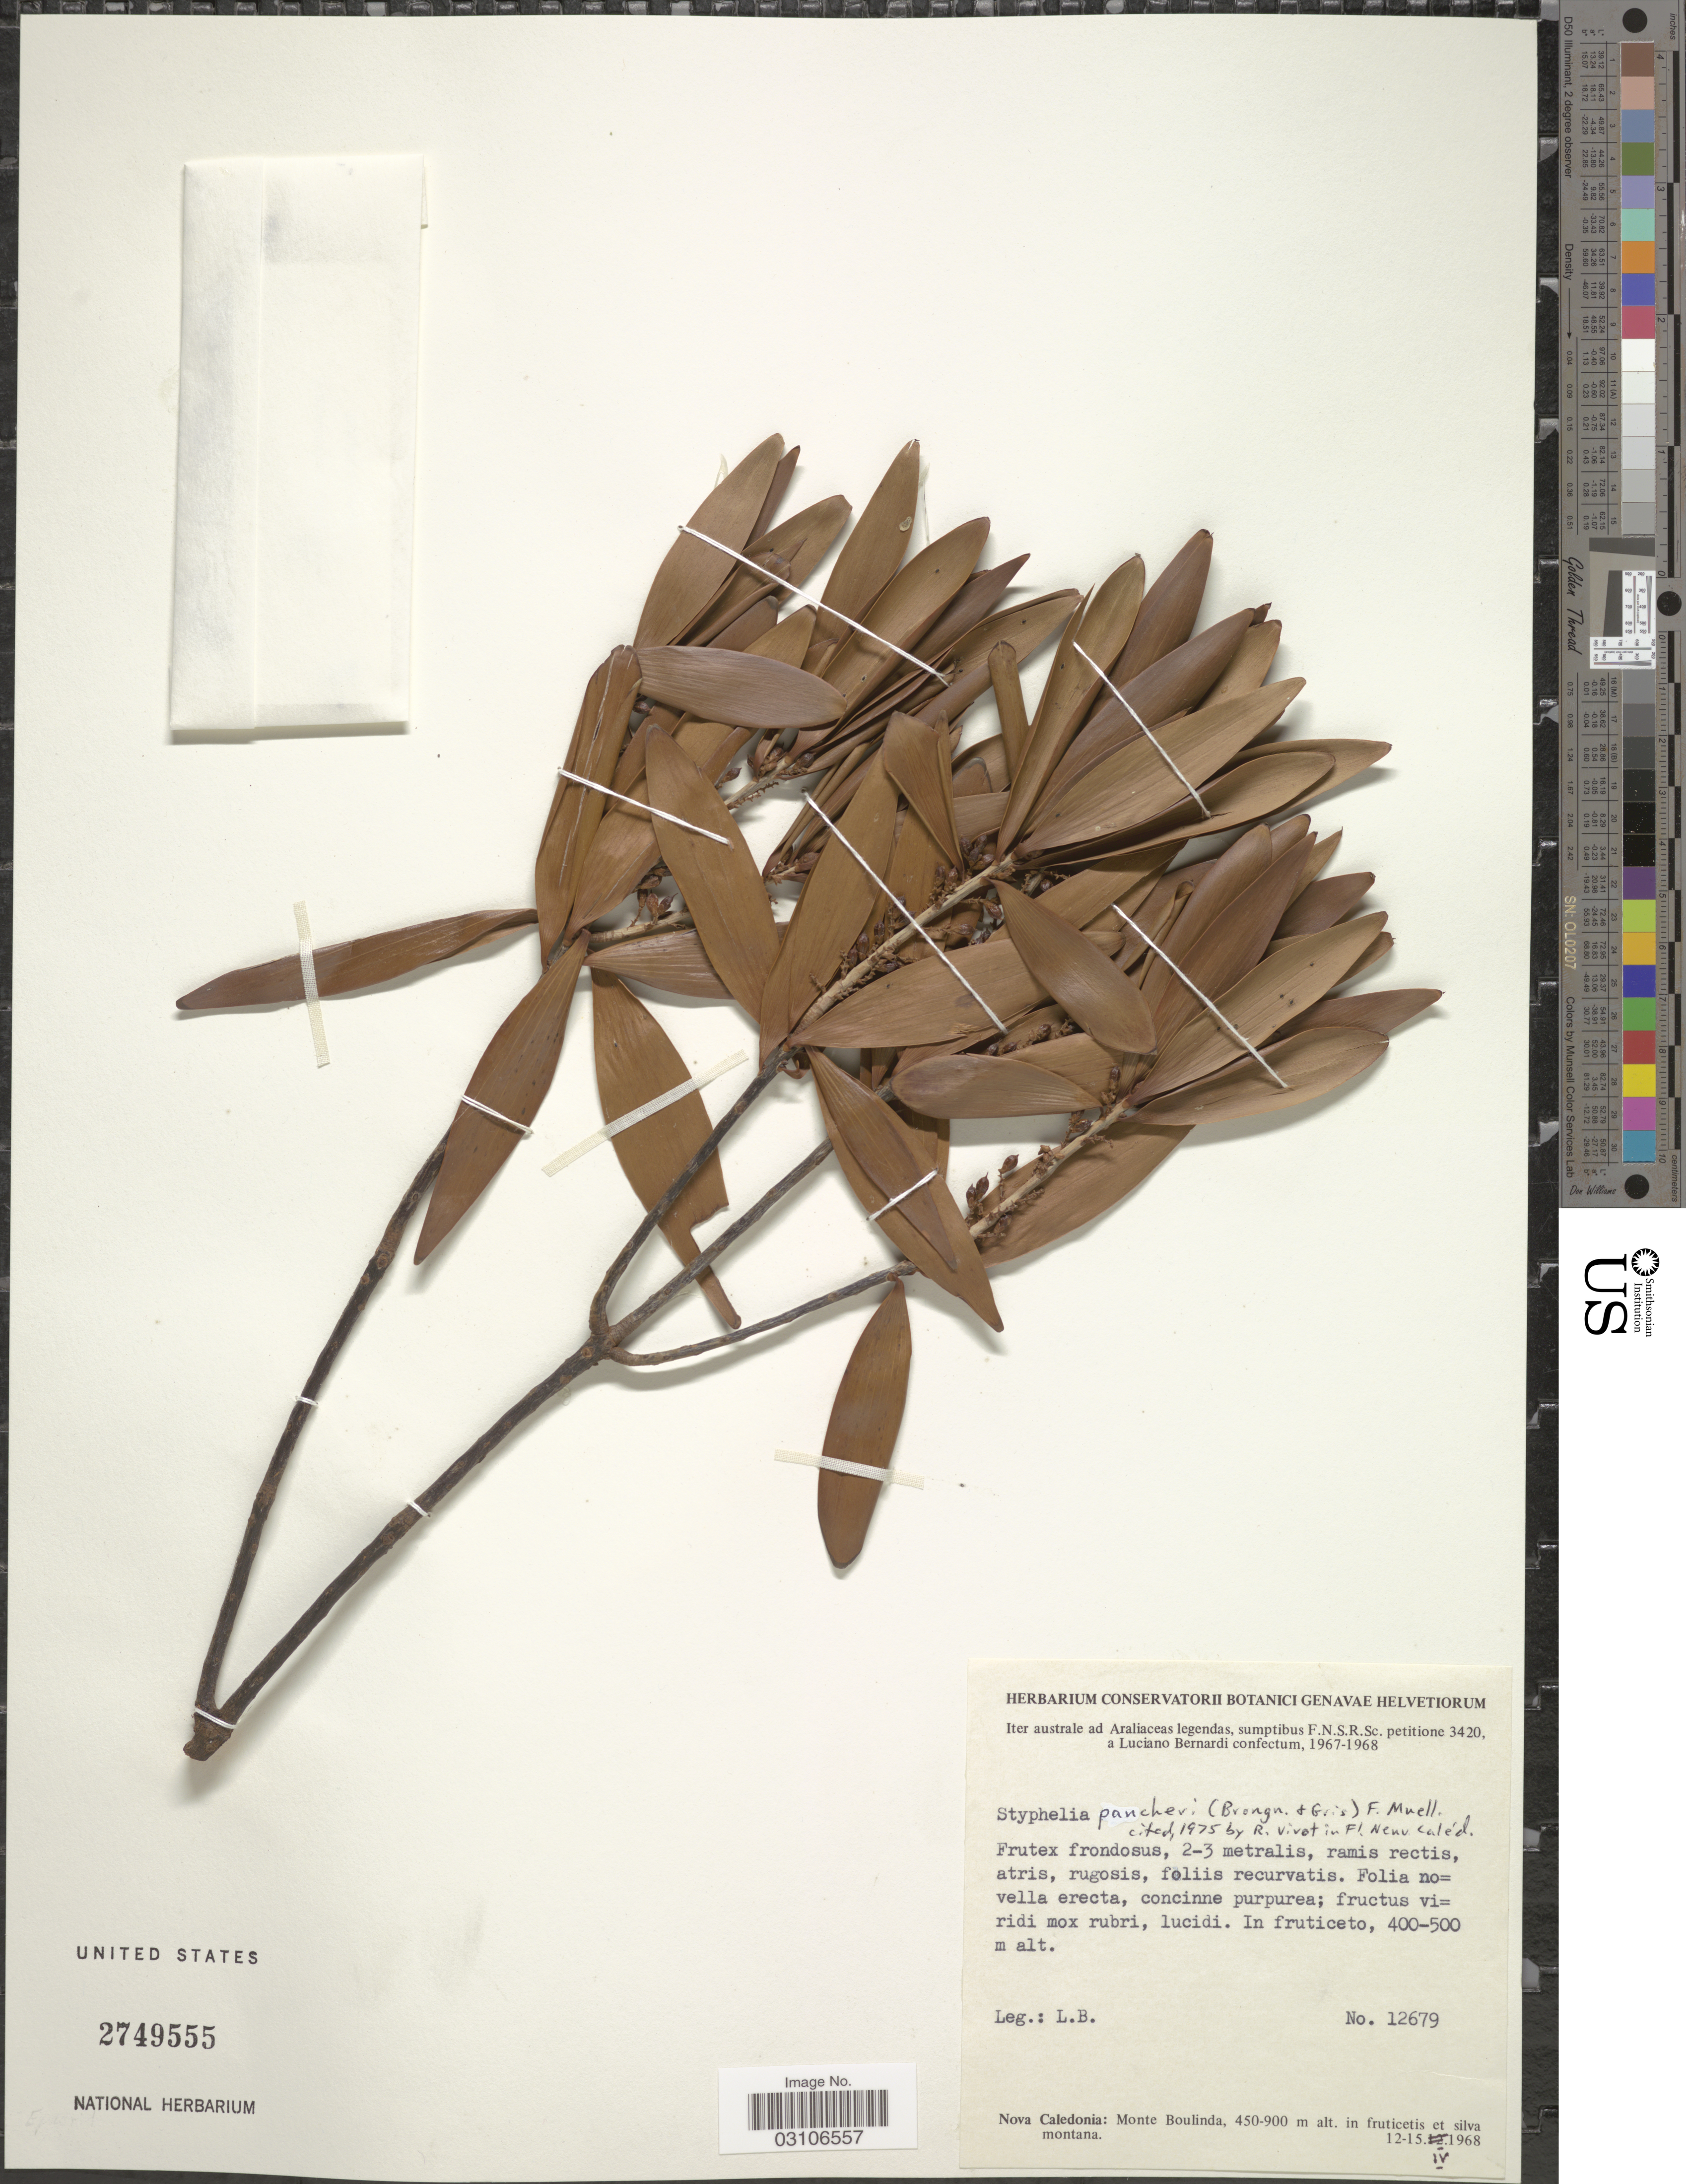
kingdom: Plantae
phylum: Tracheophyta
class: Magnoliopsida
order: Ericales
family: Ericaceae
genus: Styphelia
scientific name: Styphelia pancheri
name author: (Brongn. & Gris) F. Muell.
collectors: L. Bernardi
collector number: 12679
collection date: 1968-04-12/1968-04-15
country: New Caledonia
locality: Monte Boulinda.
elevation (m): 450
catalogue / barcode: US 2749555